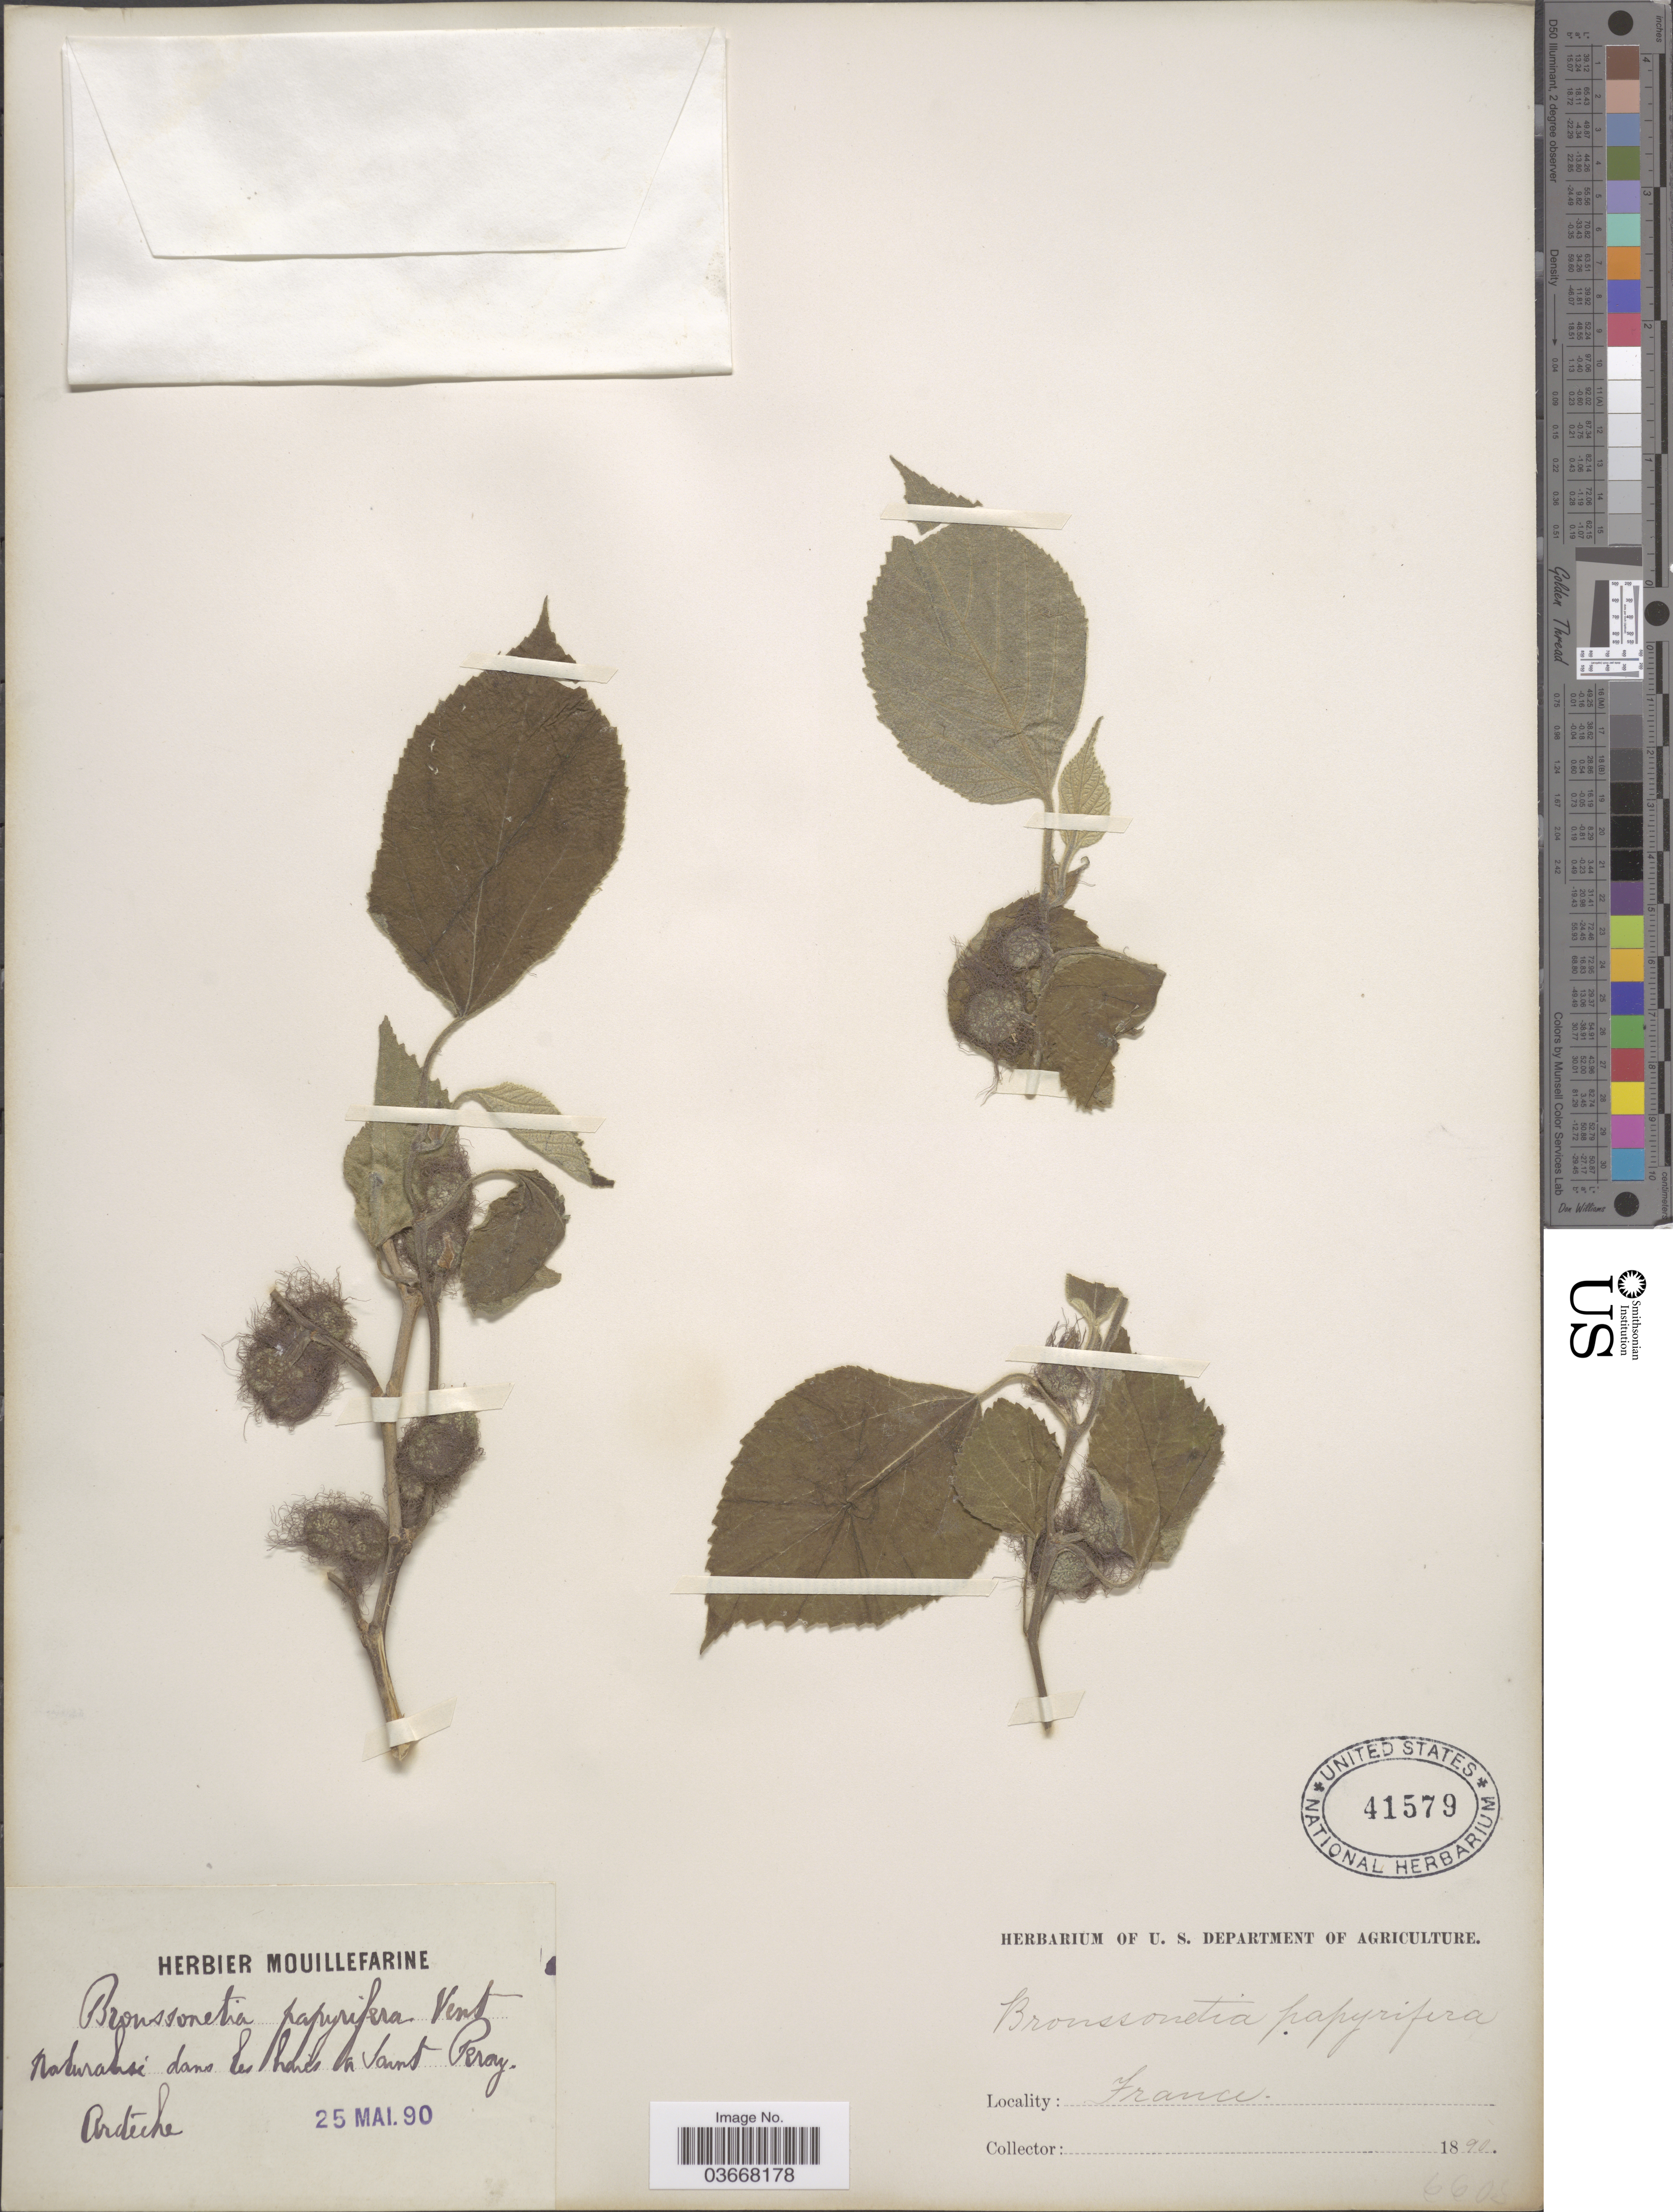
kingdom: Plantae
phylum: Tracheophyta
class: Magnoliopsida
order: Rosales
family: Moraceae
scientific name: Broussoneta papyrifera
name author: (L.) L'Hér. ex Vent.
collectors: ex herb. Mouillefarine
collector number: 660?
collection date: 1890-05-25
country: France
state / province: Auvergne-Rhône-Alpes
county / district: Ardèche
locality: ! dans les haies a Sand Peroy. Ardeche.*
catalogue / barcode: US 41579